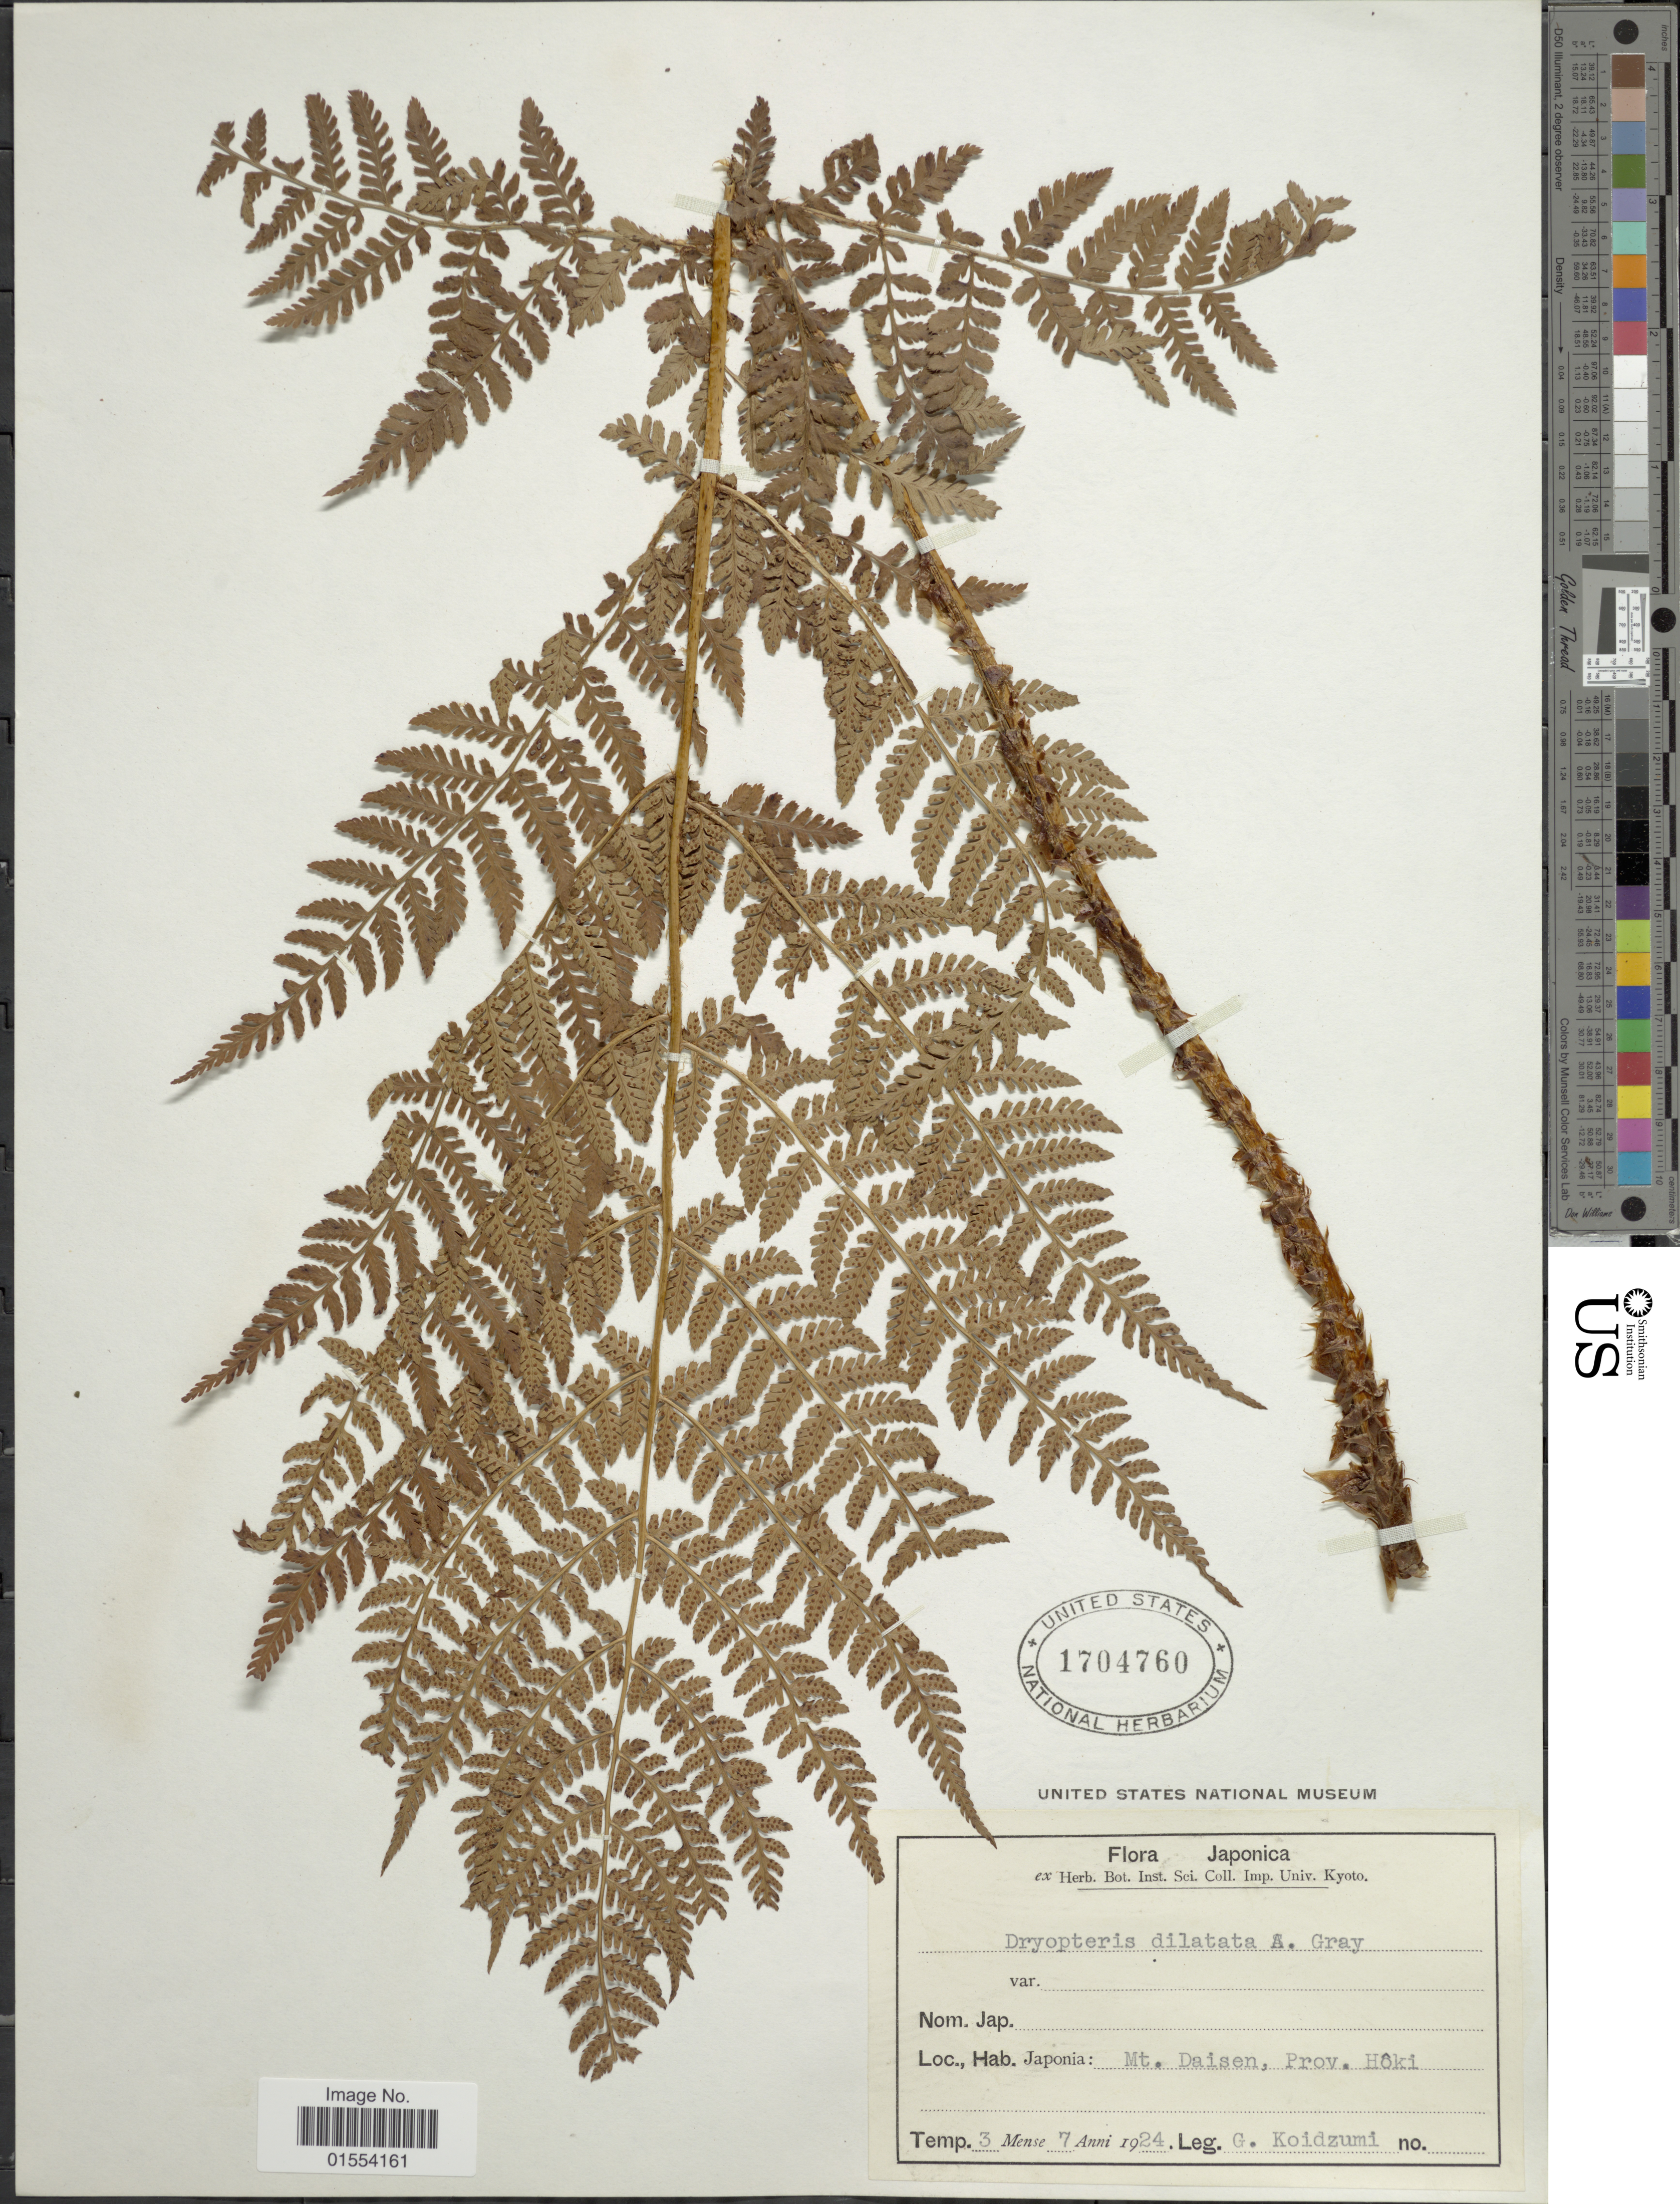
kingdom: Plantae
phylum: Tracheophyta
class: Polypodiopsida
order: Polypodiales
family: Dryopteridaceae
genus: Dryopteris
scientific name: Dryopteris expansa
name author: (C. Presl) Fraser-Jenk. & Jermy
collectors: G. Koidzumi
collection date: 1924-07-03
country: Japan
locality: Japonia: Mt. Daisen, Prov. Hoki.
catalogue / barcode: US 1704760